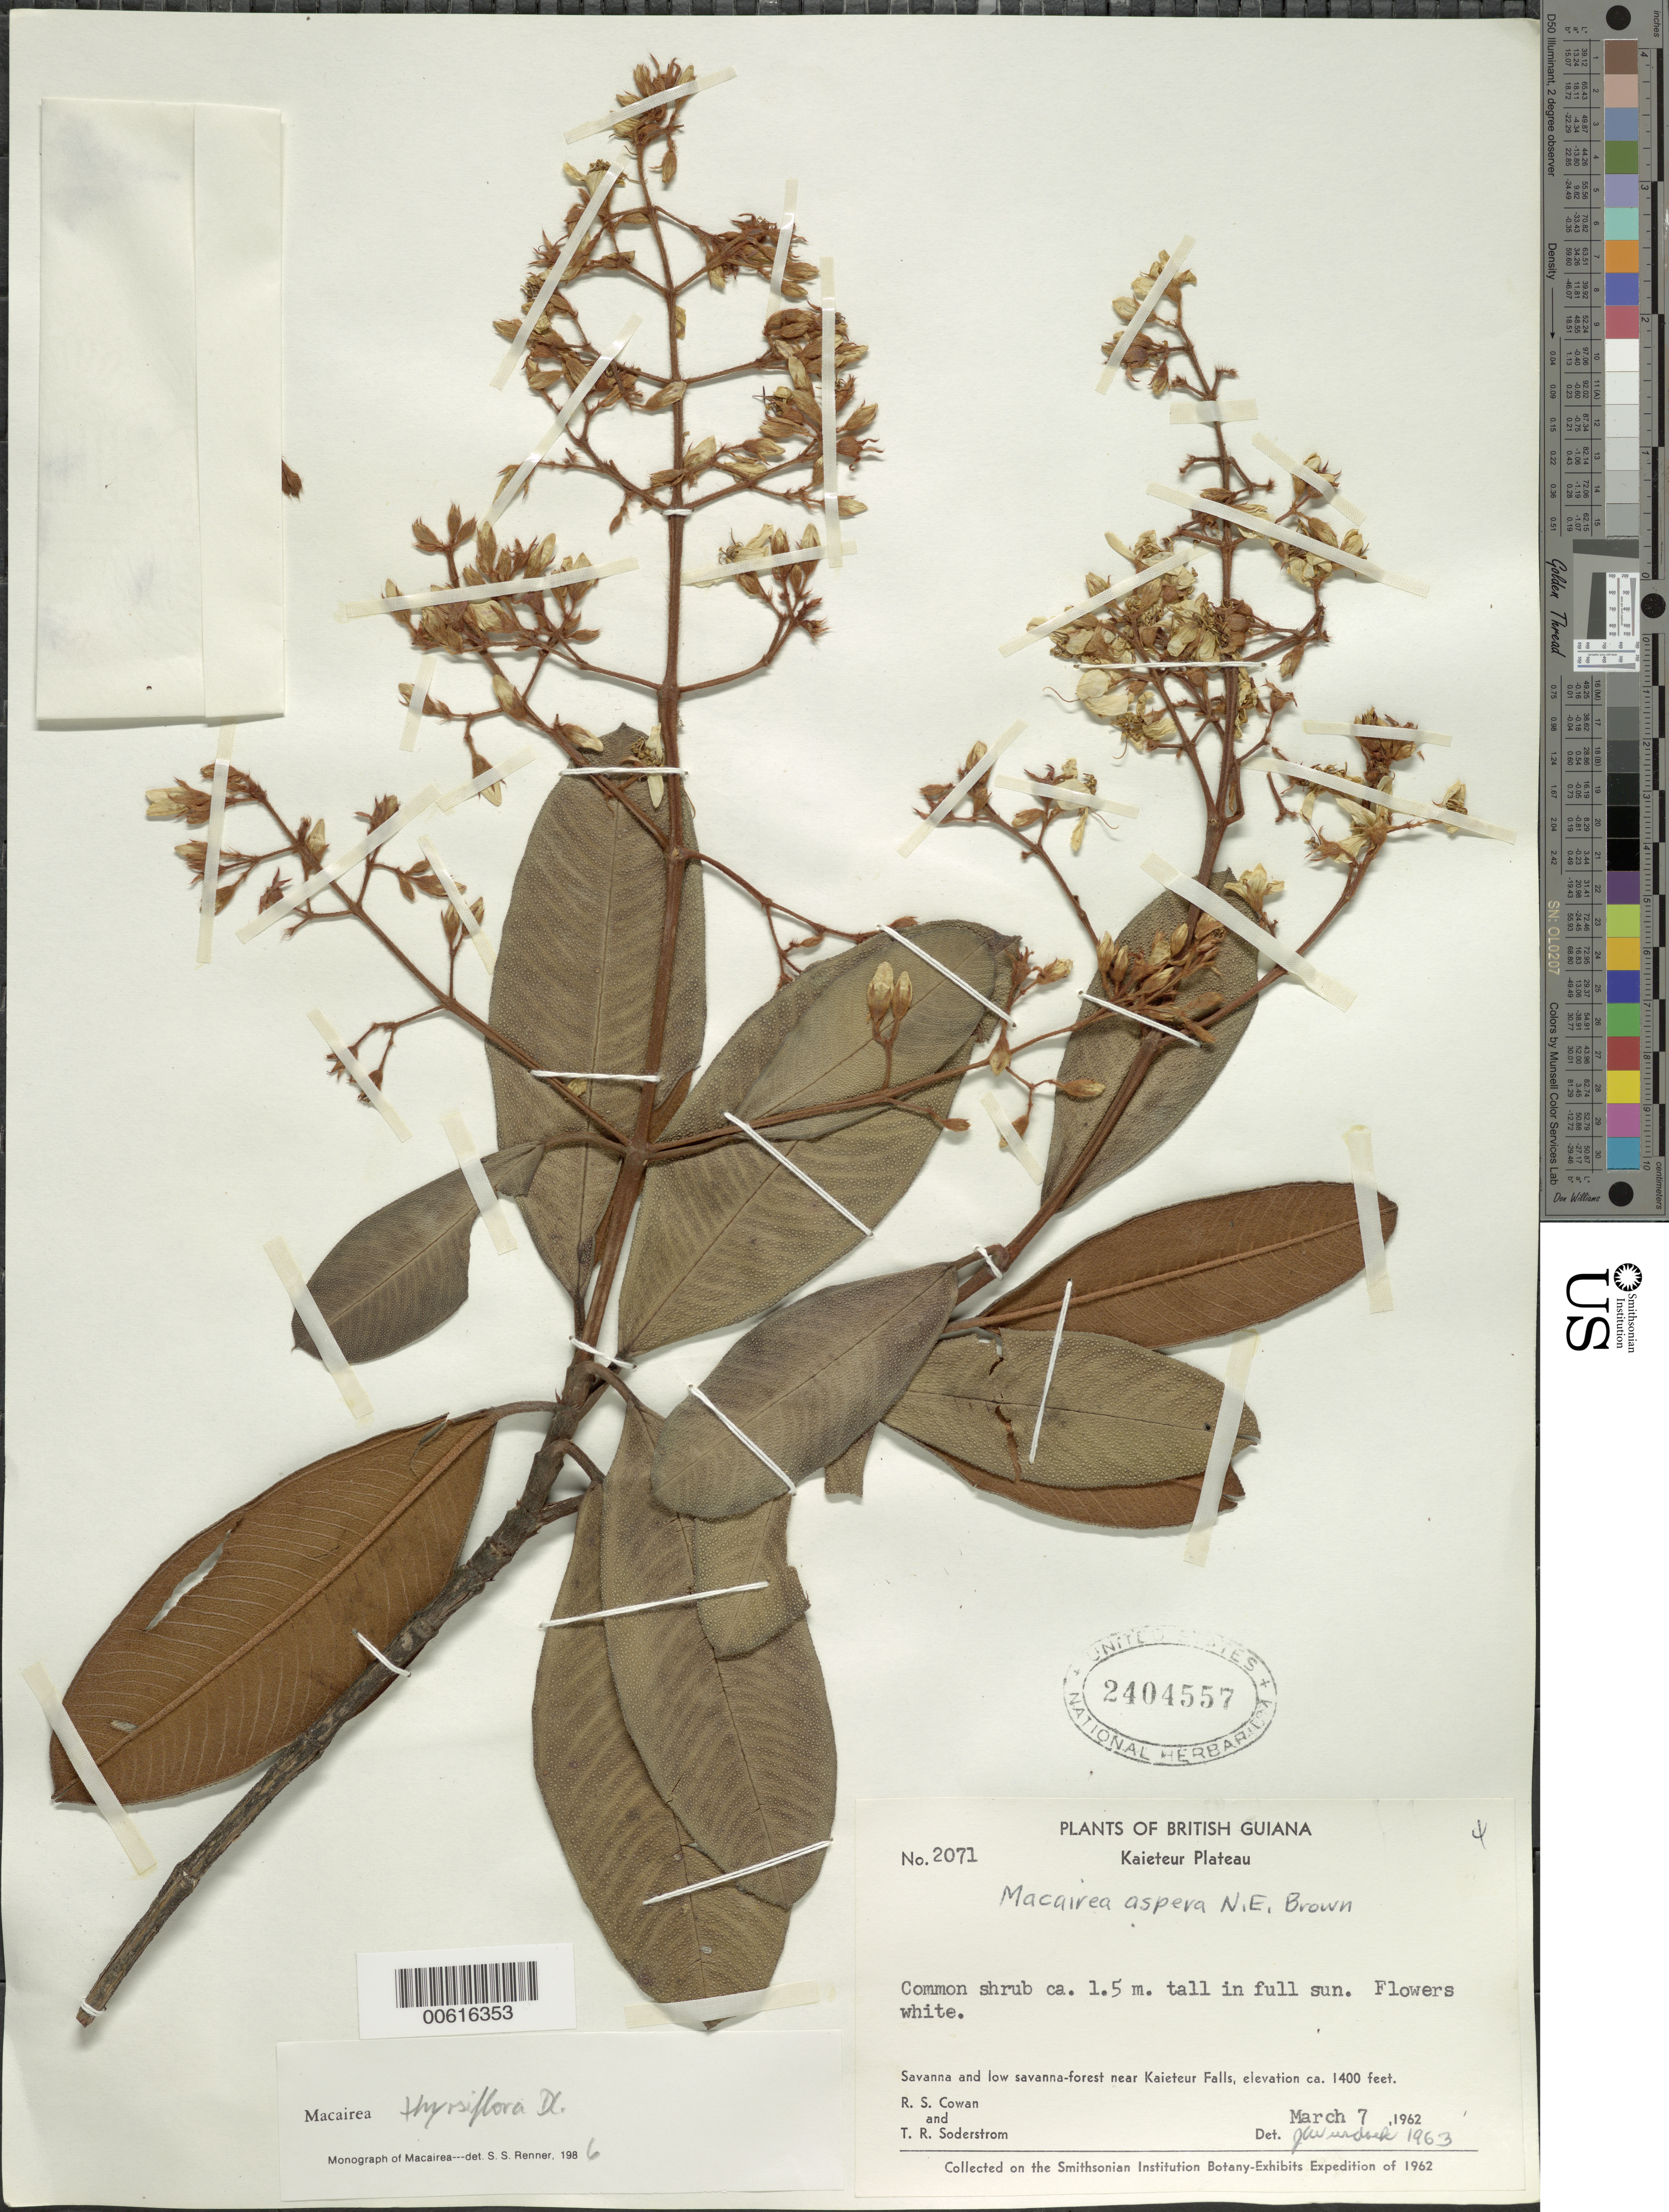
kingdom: Plantae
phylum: Tracheophyta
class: Magnoliopsida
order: Myrtales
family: Melastomataceae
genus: Macairea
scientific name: Macairea aspera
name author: N.E. Br.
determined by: Nunes da Silva, Diego, (RB), Jardim Botanico do Rio de Janeiro - Herbario (BRAZIL)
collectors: R. S. Cowan & T. R. Soderstrom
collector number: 2071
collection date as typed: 7-Mar-62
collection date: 1962-03-07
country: Guyana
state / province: Potaro-Siparuni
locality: Kaieteur Plateau, near Kaieteur Falls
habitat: Savannah and low savannah-forest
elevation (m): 427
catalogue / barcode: US 2404557